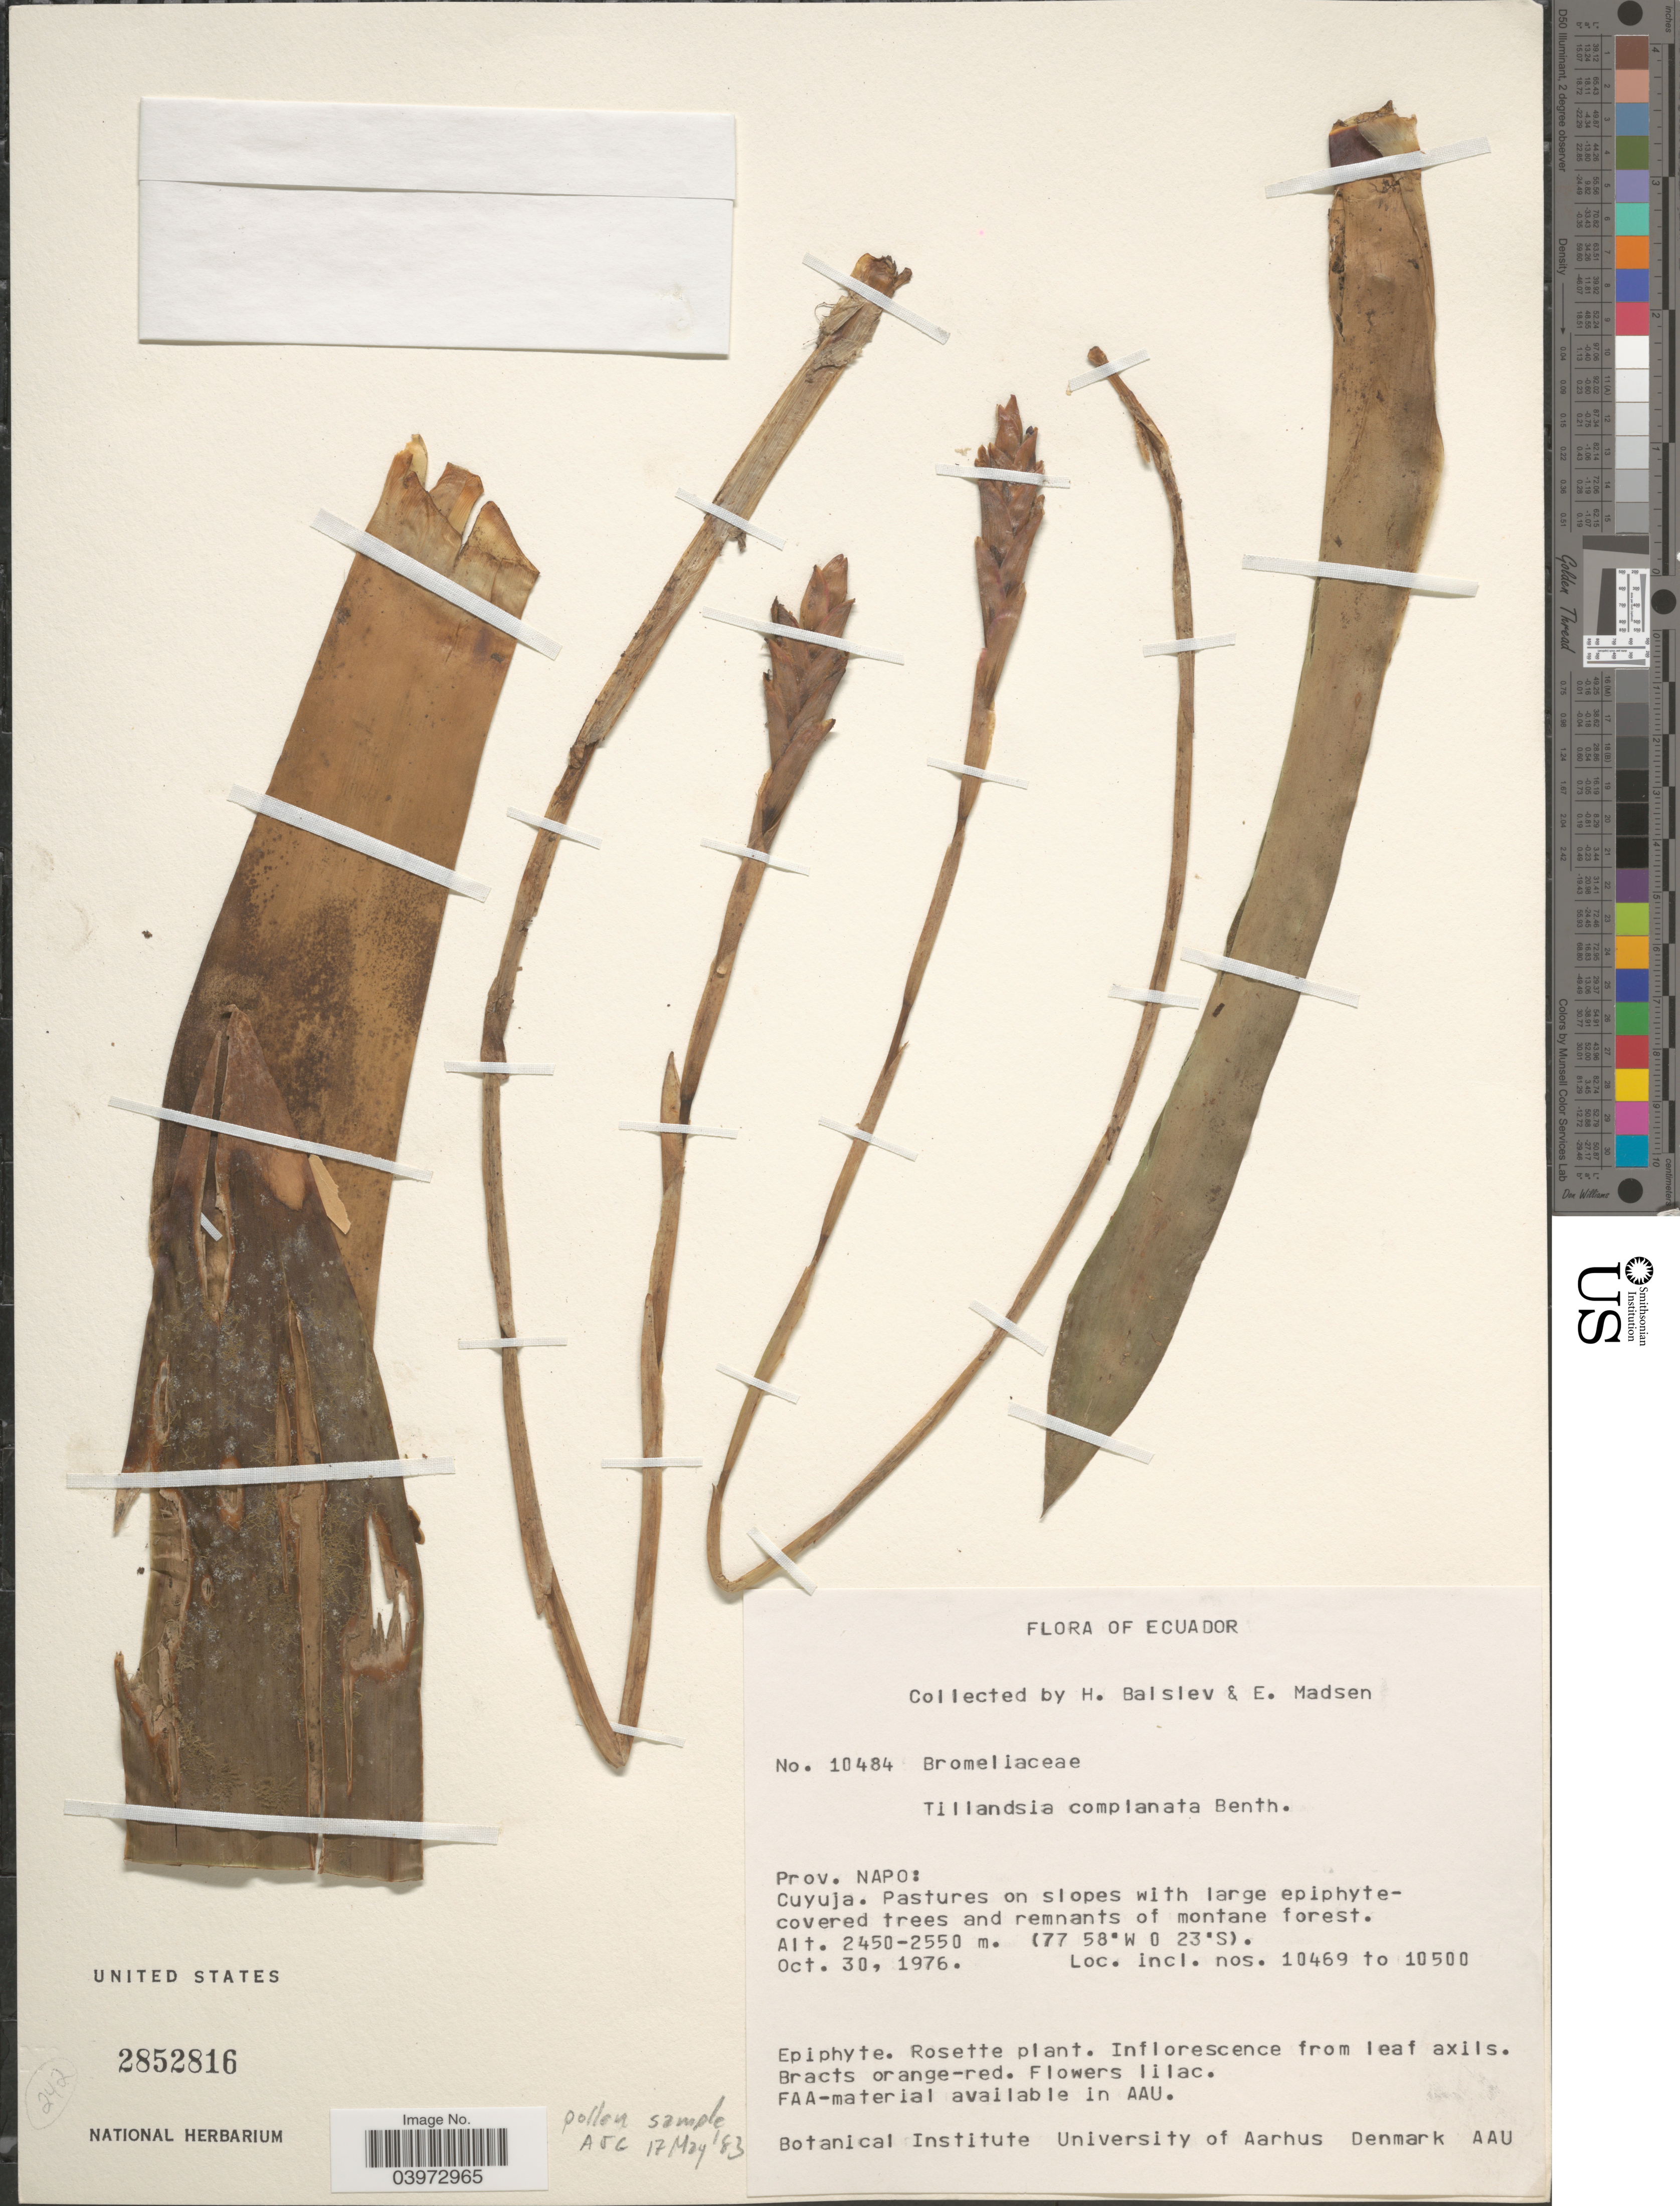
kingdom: Plantae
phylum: Tracheophyta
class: Liliopsida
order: Poales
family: Bromeliaceae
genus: Tillandsia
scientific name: Tillandsia complanata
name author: Benth.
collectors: H. Balslev & E. Madsen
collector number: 10484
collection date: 1976-10-30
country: Ecuador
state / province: Napo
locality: Cuyuja.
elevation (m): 2450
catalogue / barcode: US 2852816